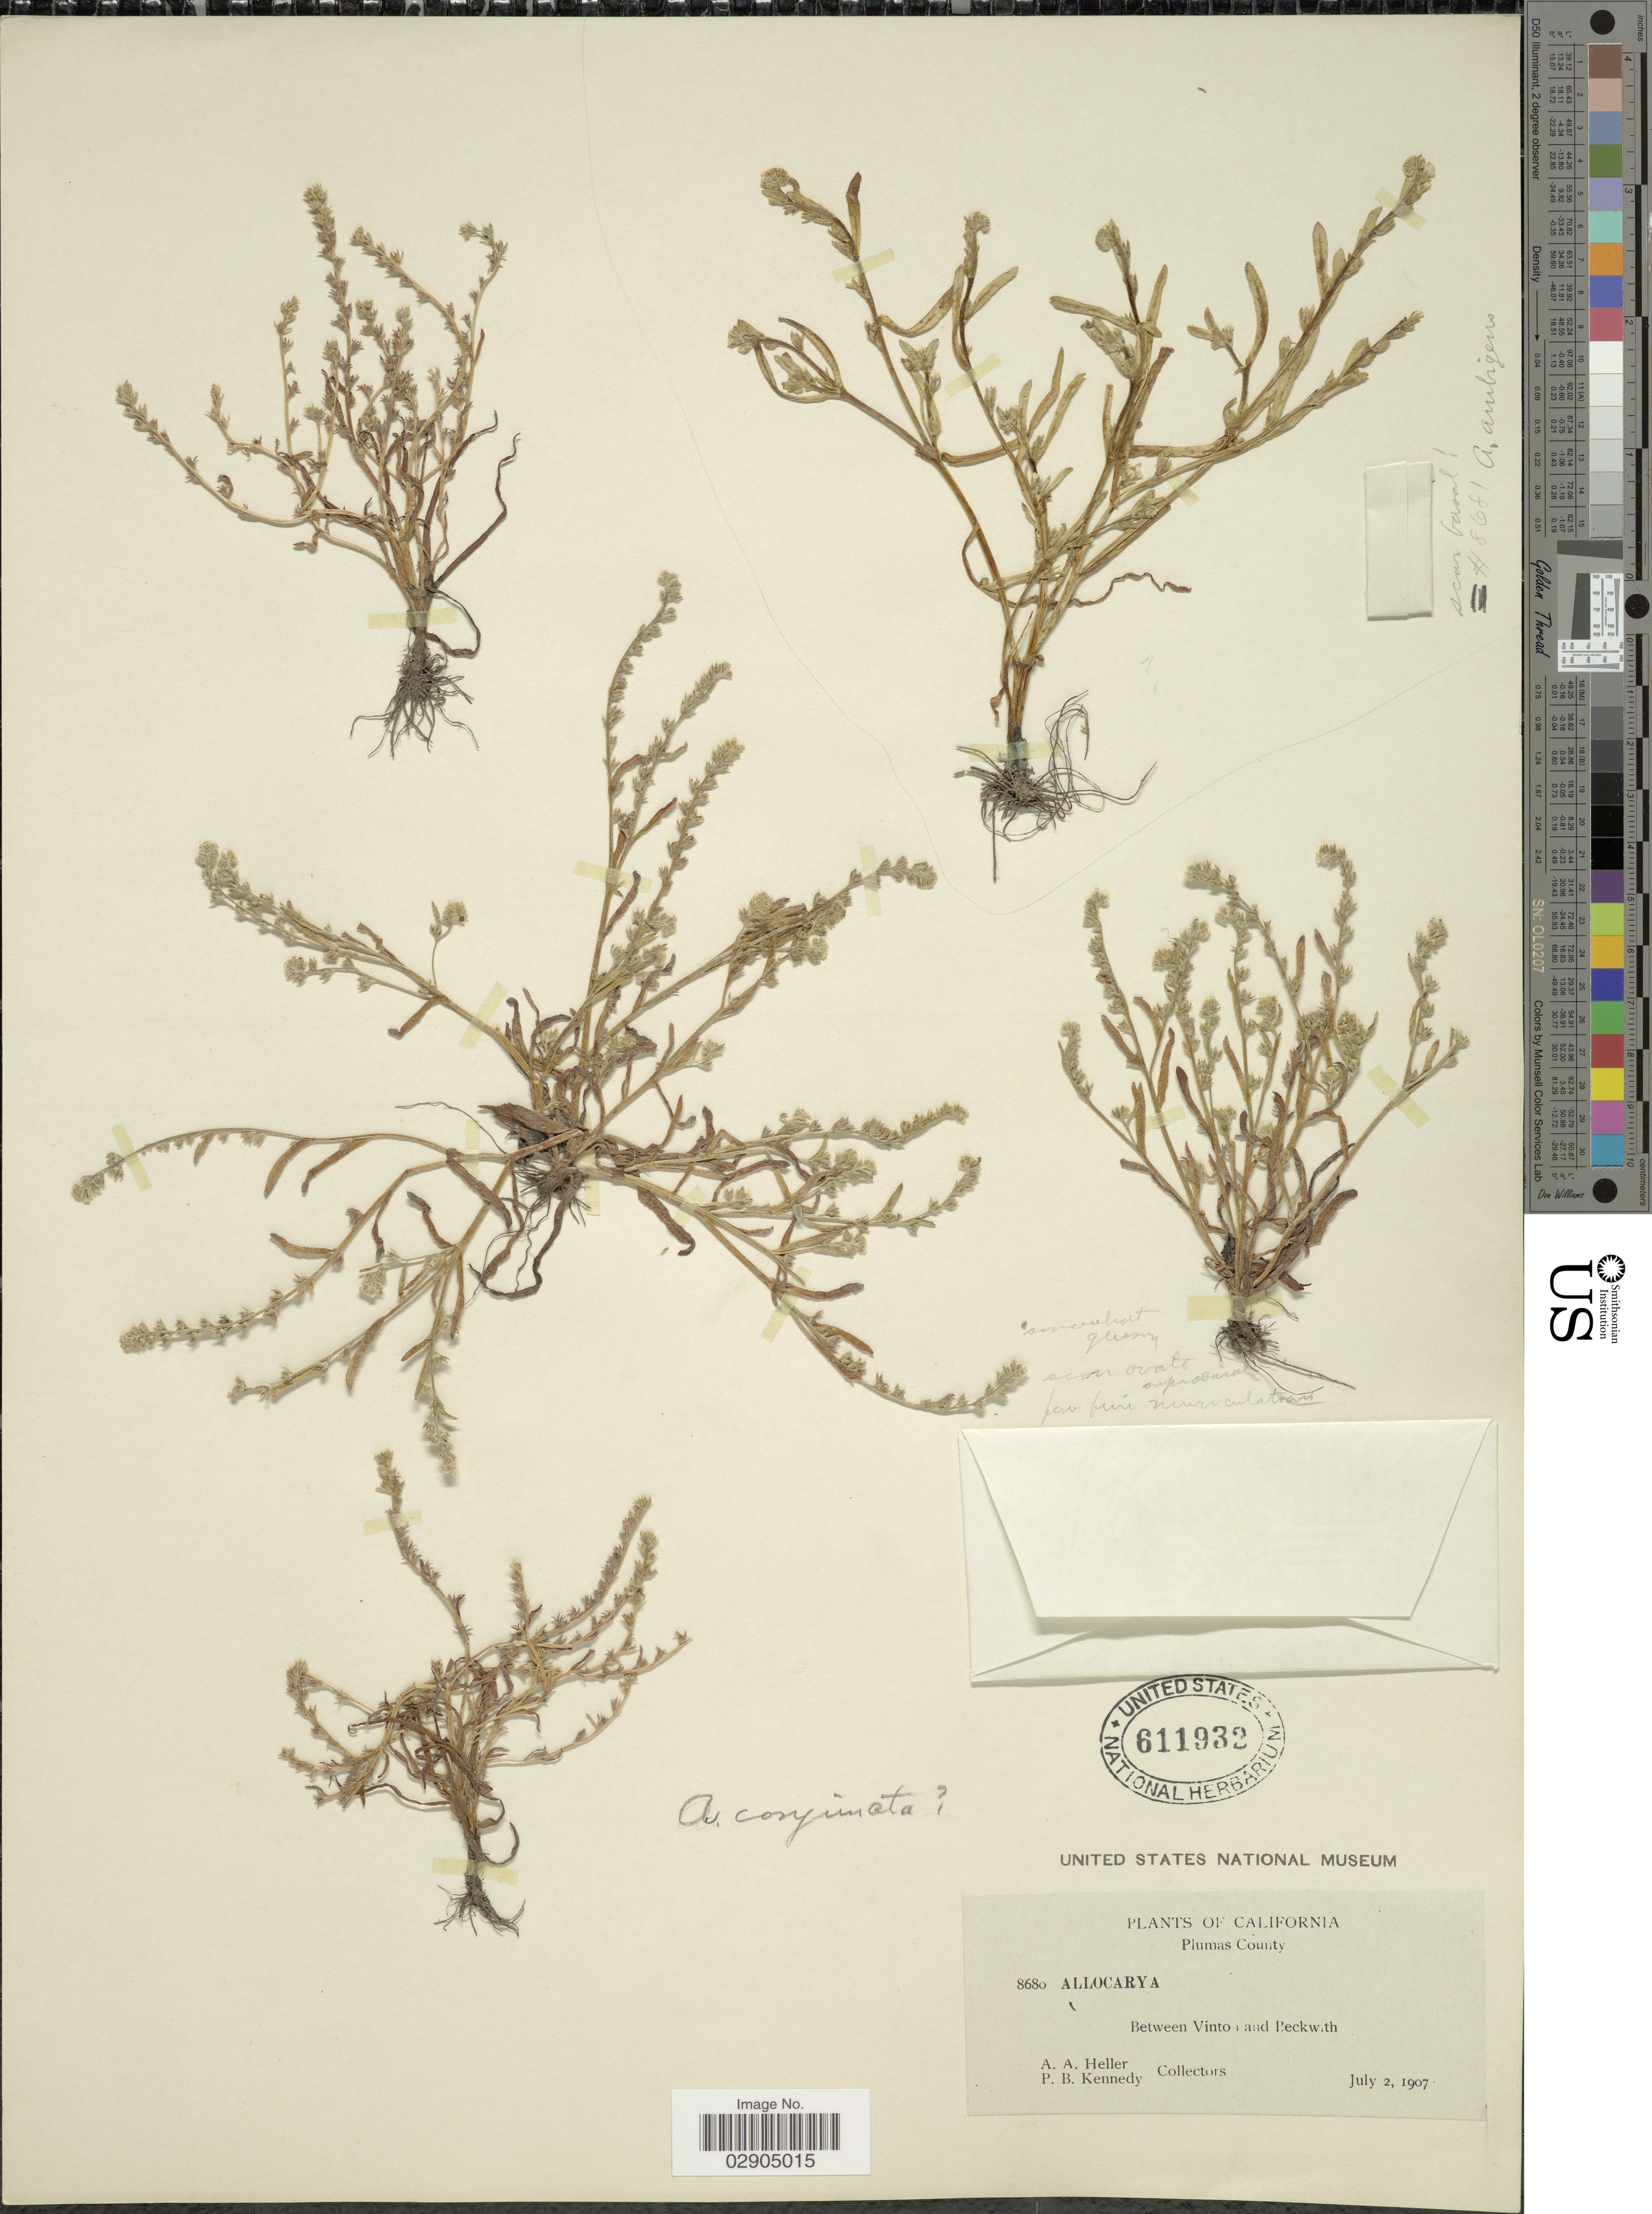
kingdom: Plantae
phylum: Tracheophyta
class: Magnoliopsida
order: Boraginales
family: Boraginaceae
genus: Allocarya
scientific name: Allocarya conjuncta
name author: Piper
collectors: A. A. Heller & P. B. Kennedy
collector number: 8680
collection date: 1907-07-02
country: United States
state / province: California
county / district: Plumas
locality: Plumas County. Between Vinton and Beckwith.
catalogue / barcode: US 611932